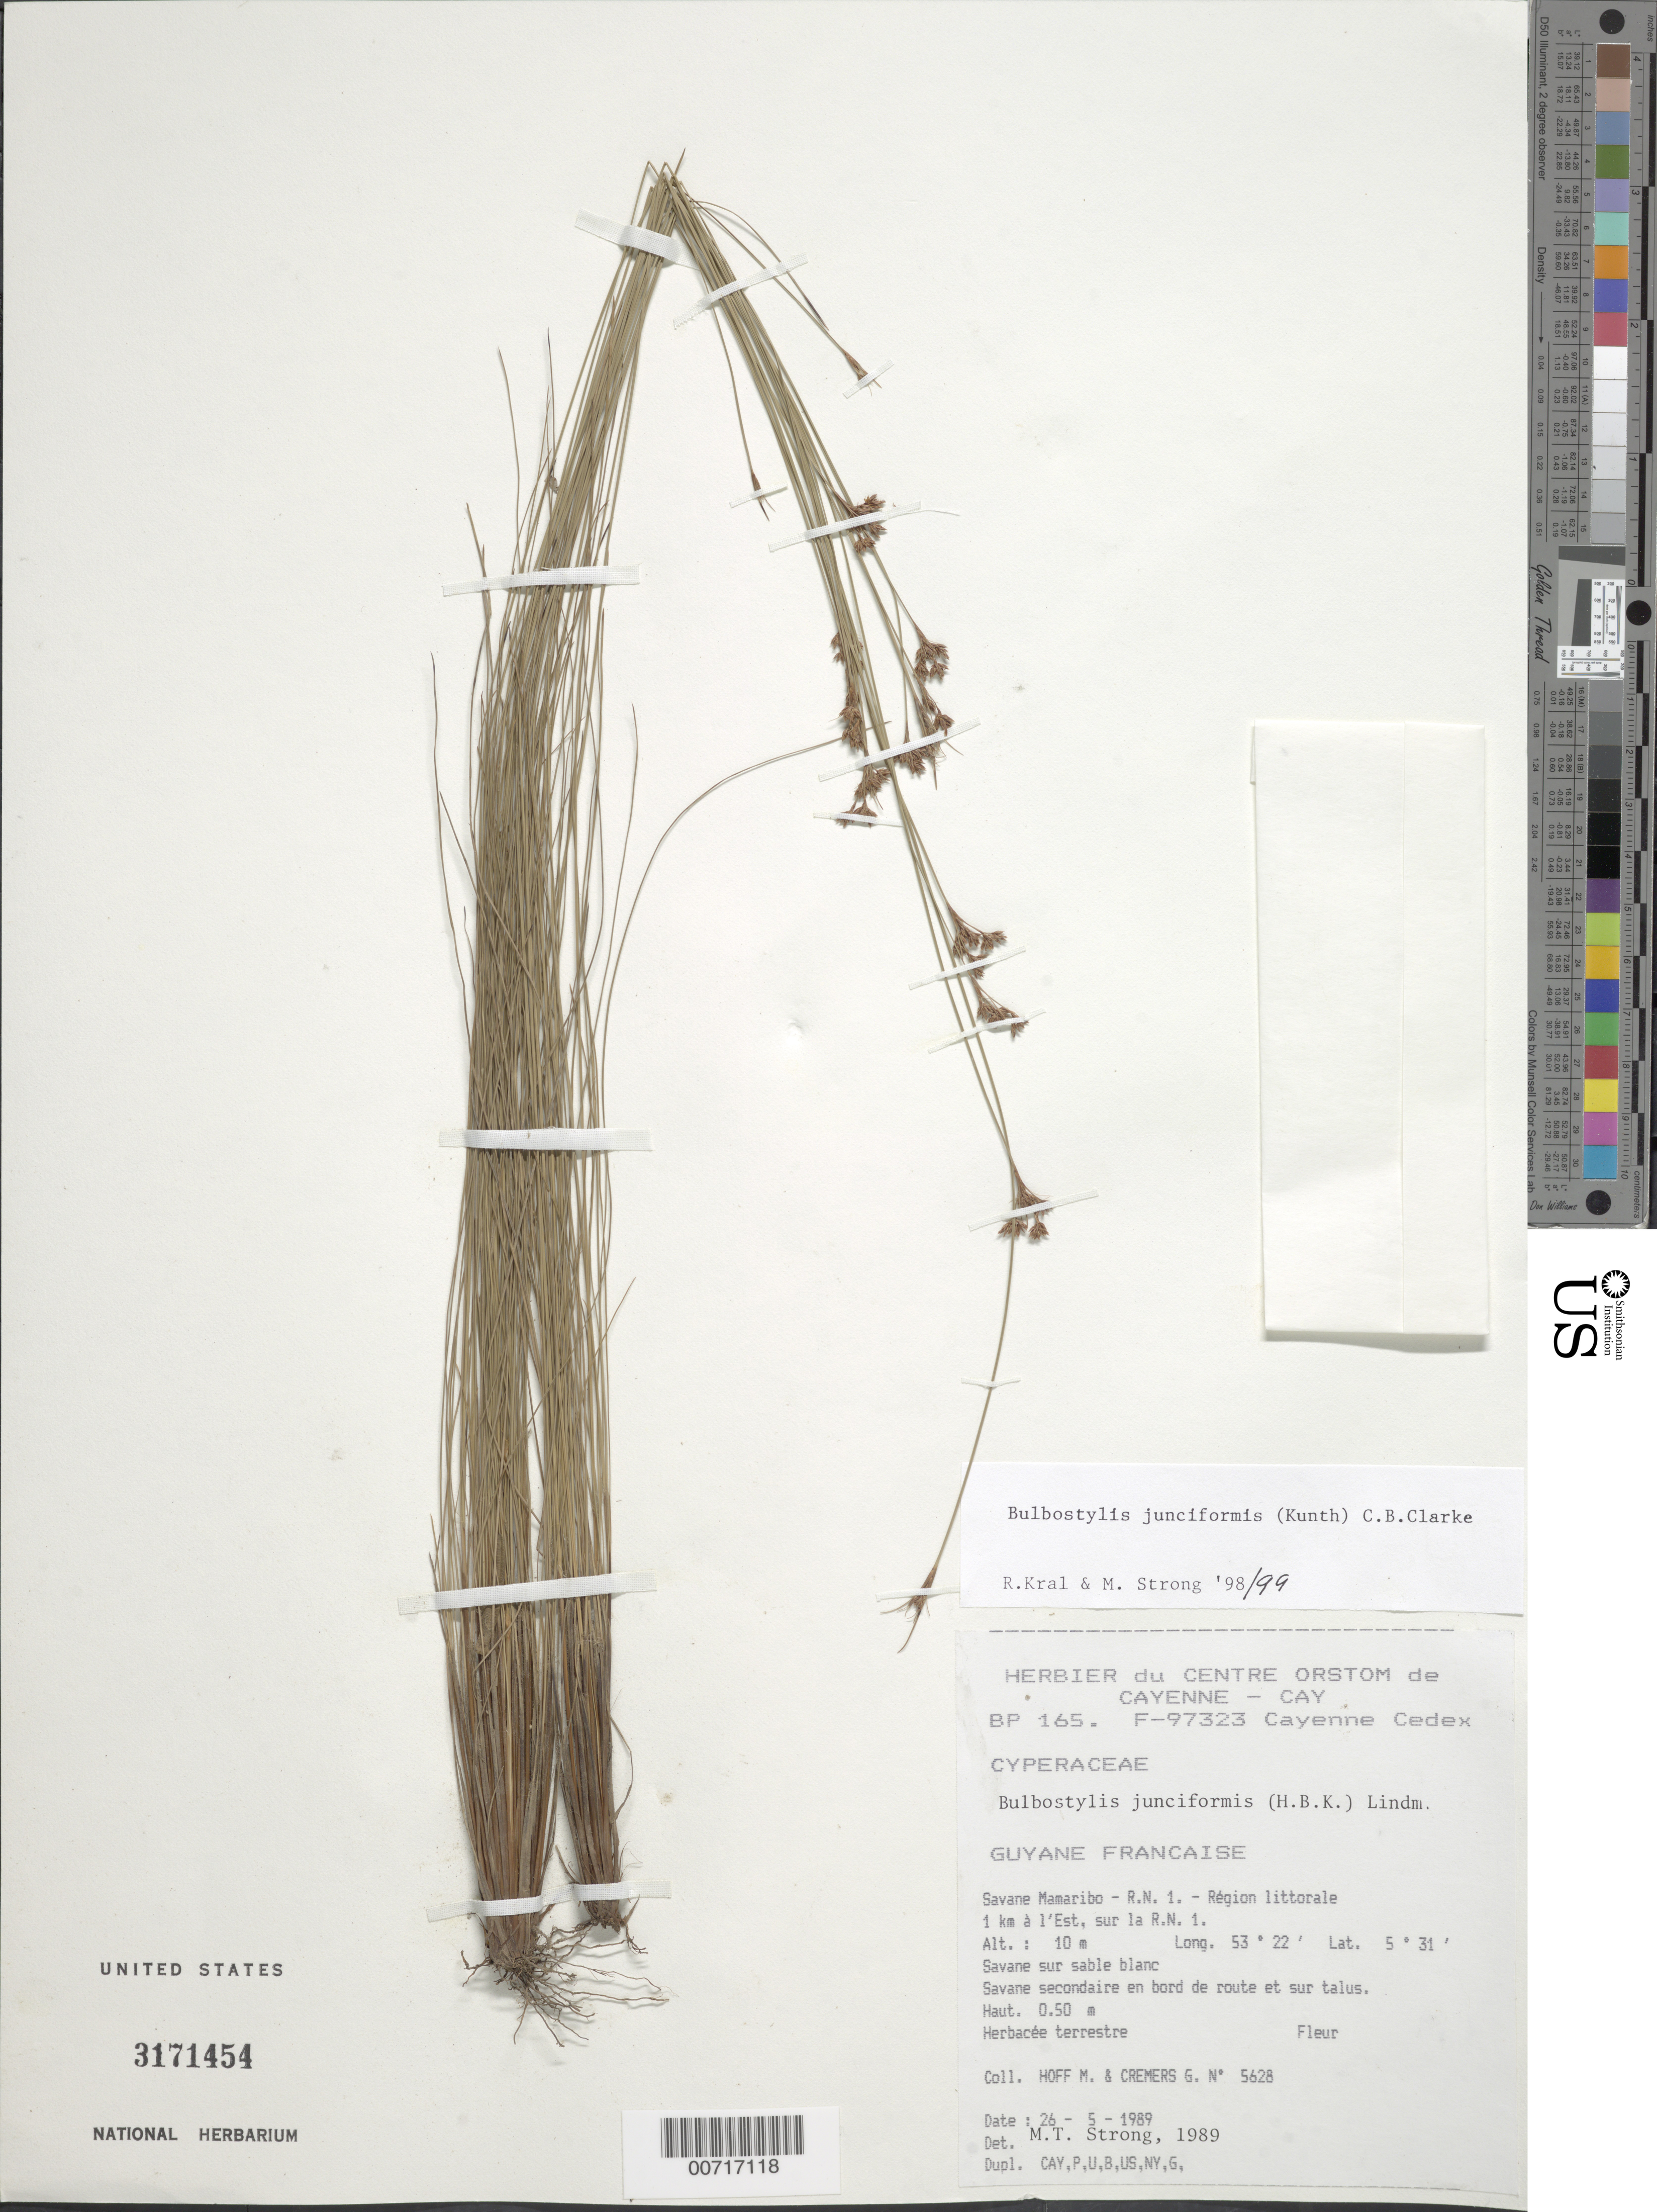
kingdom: Plantae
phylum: Tracheophyta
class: Liliopsida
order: Poales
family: Cyperaceae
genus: Bulbostylis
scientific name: Bulbostylis junciformis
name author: (Kunth) C.B. Clarke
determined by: Kral, R.; Strong, M. T.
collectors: M. Hoff & G. Cremers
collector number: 5628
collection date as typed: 26-May-89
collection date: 1989-05-26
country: French Guiana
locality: Savane Mamaribo, R.N. 1, 1 km a l'Est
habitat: Savanna, white sand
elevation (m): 10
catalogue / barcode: US 3171454